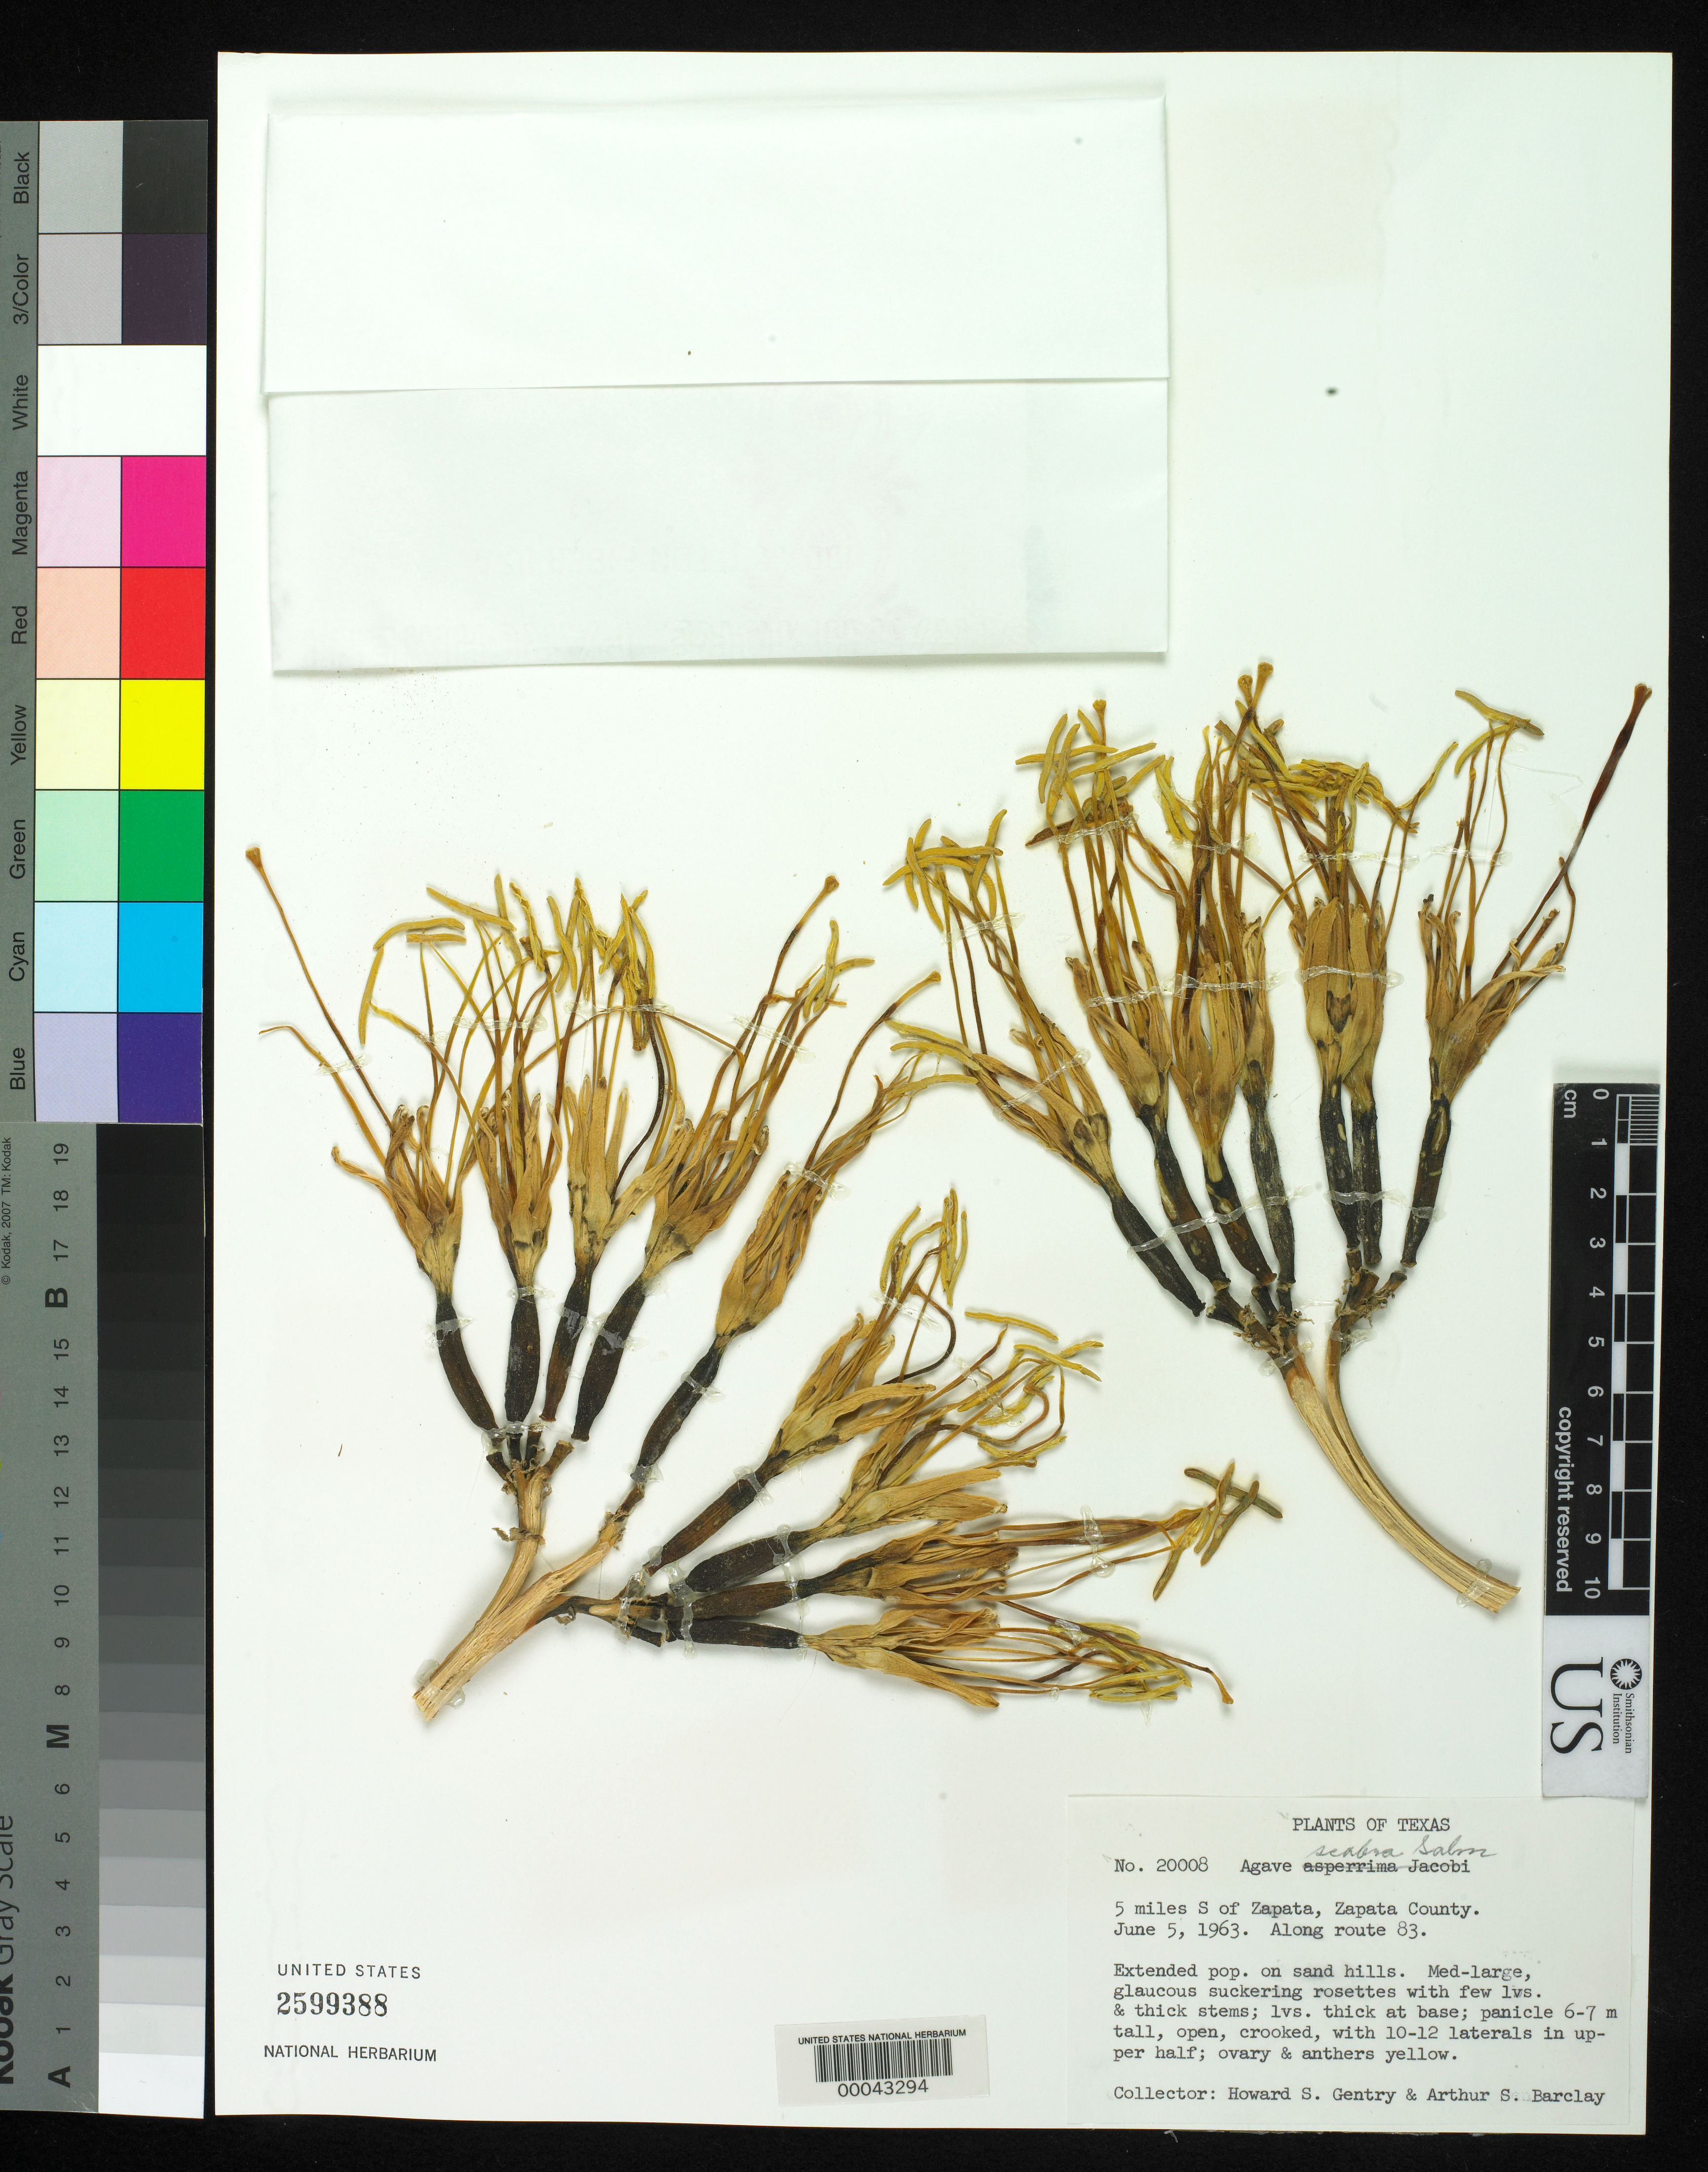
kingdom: Plantae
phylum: Tracheophyta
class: Liliopsida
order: Asparagales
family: Asparagaceae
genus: Agave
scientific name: Agave scabra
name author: Salm-Dyck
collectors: H. S. Gentry & A. S. Barclay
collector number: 20008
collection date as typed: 05 Jun 1963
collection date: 1963-06-05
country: United States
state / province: Texas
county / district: Zapata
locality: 5 mi s of zapata, along route 83.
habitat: Sand hills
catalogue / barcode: US 2599388